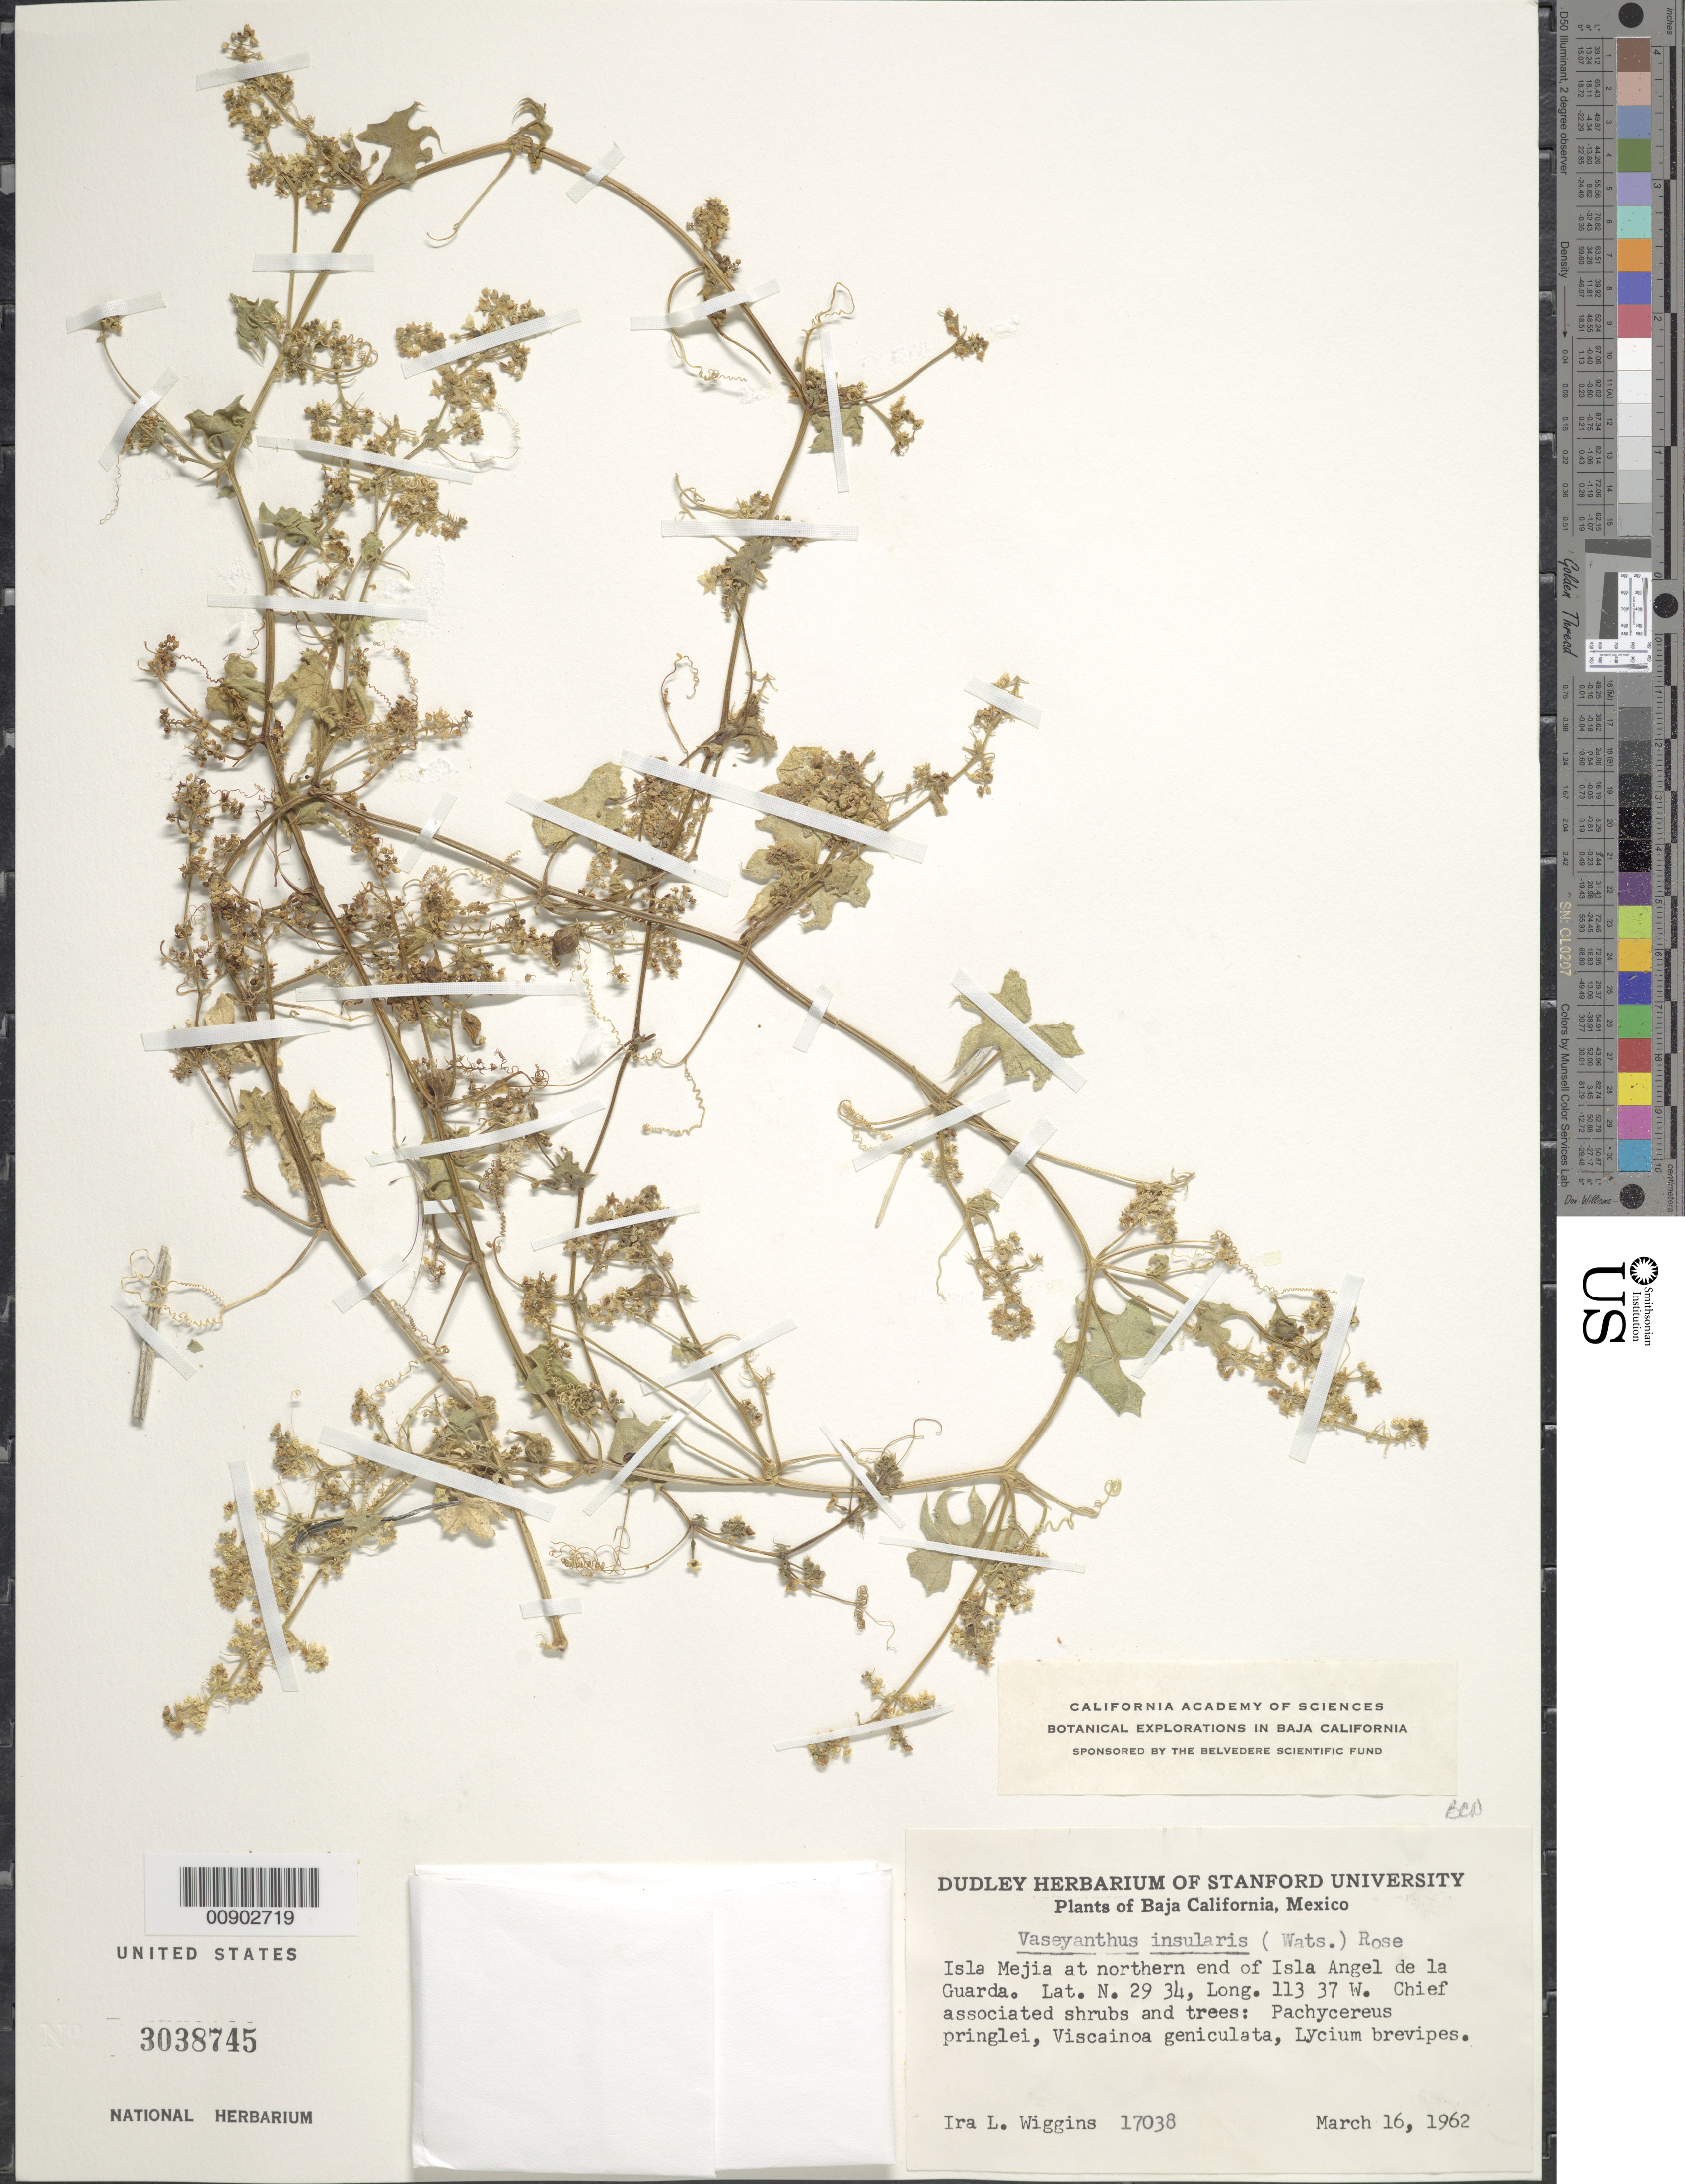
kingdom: Plantae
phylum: Tracheophyta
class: Magnoliopsida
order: Cucurbitales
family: Cucurbitaceae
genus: Echinopepon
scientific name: Echinopepon insularis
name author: S. Watson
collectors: I. L. Wiggins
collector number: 17038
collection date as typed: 16 Mar 1962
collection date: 1962-03-16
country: Mexico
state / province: Baja California Norte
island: Isla Mejia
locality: Isla Mejia at northern end of Isla Angel de la Guarda.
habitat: Chief associated shrubs and trees: Pachycereus pringlei, Viscainoa geniculata, Lycium brevipes.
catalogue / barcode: US 3038745